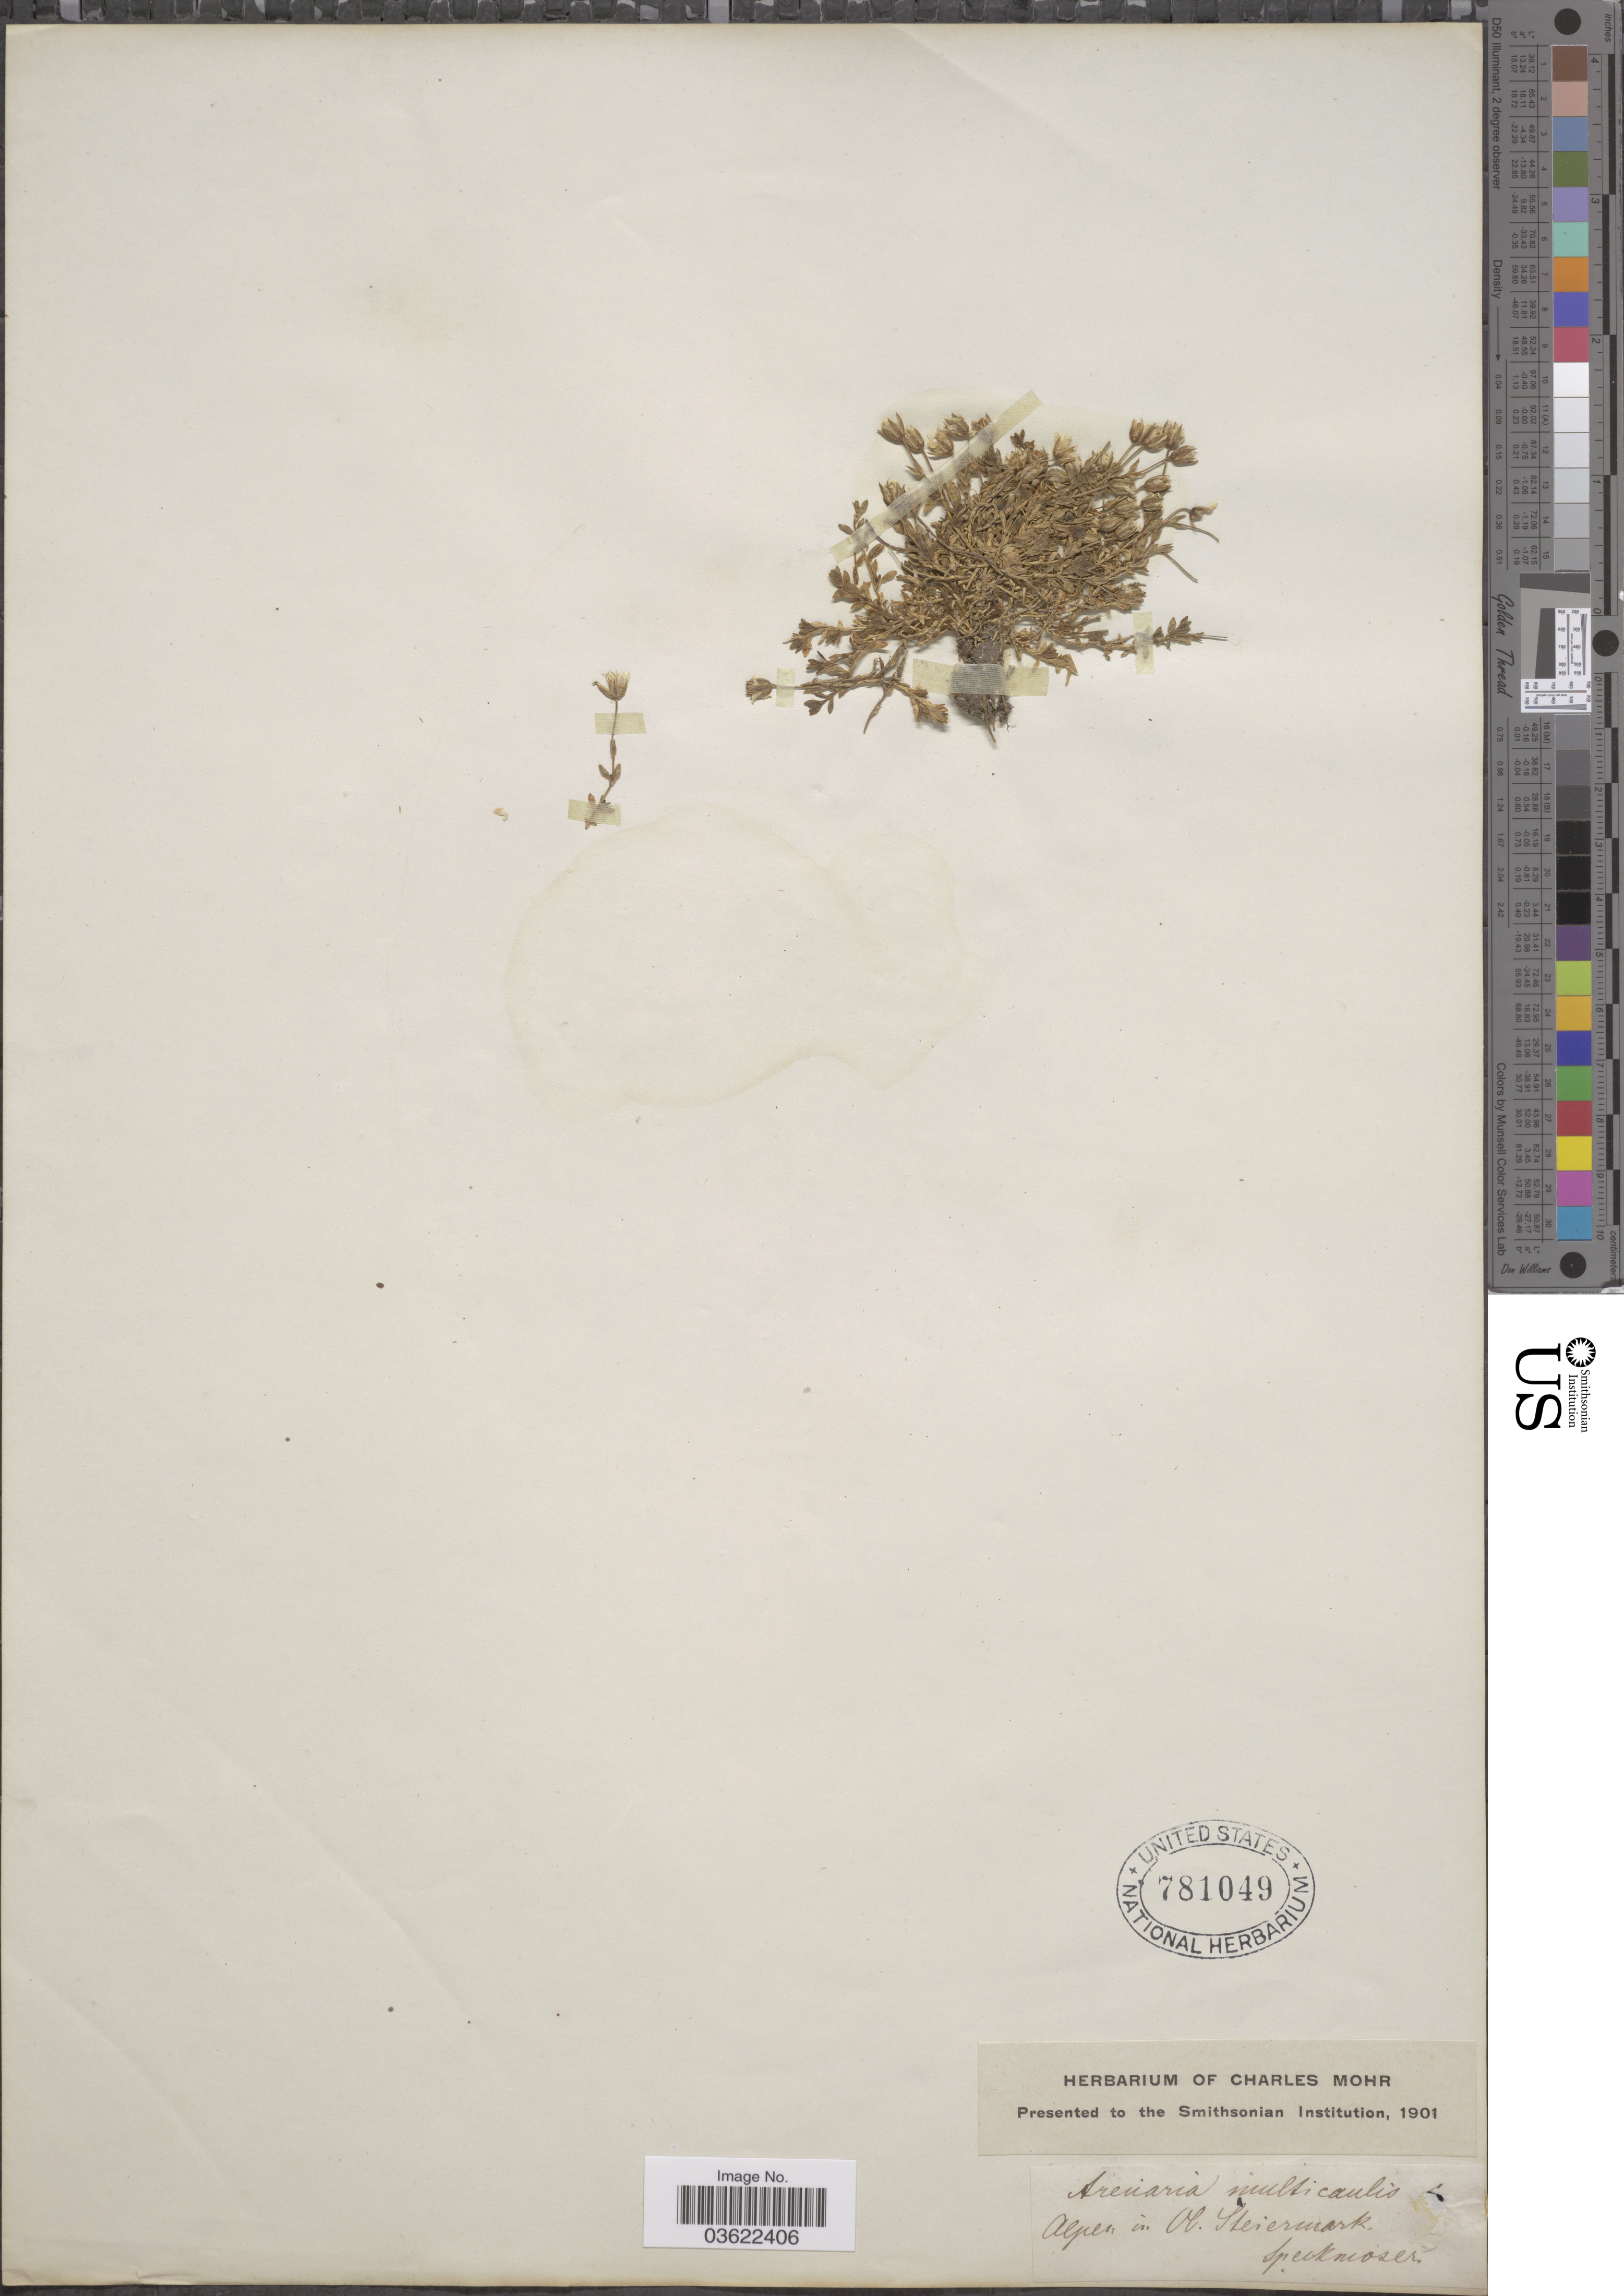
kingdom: Plantae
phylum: Tracheophyta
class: Magnoliopsida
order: Caryophyllales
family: Caryophyllaceae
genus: Arenaria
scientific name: Arenaria multicaulis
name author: L.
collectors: Speckmoser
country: Austria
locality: Alpen in Vl [interpreted]. Steiermark.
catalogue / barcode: US 781049